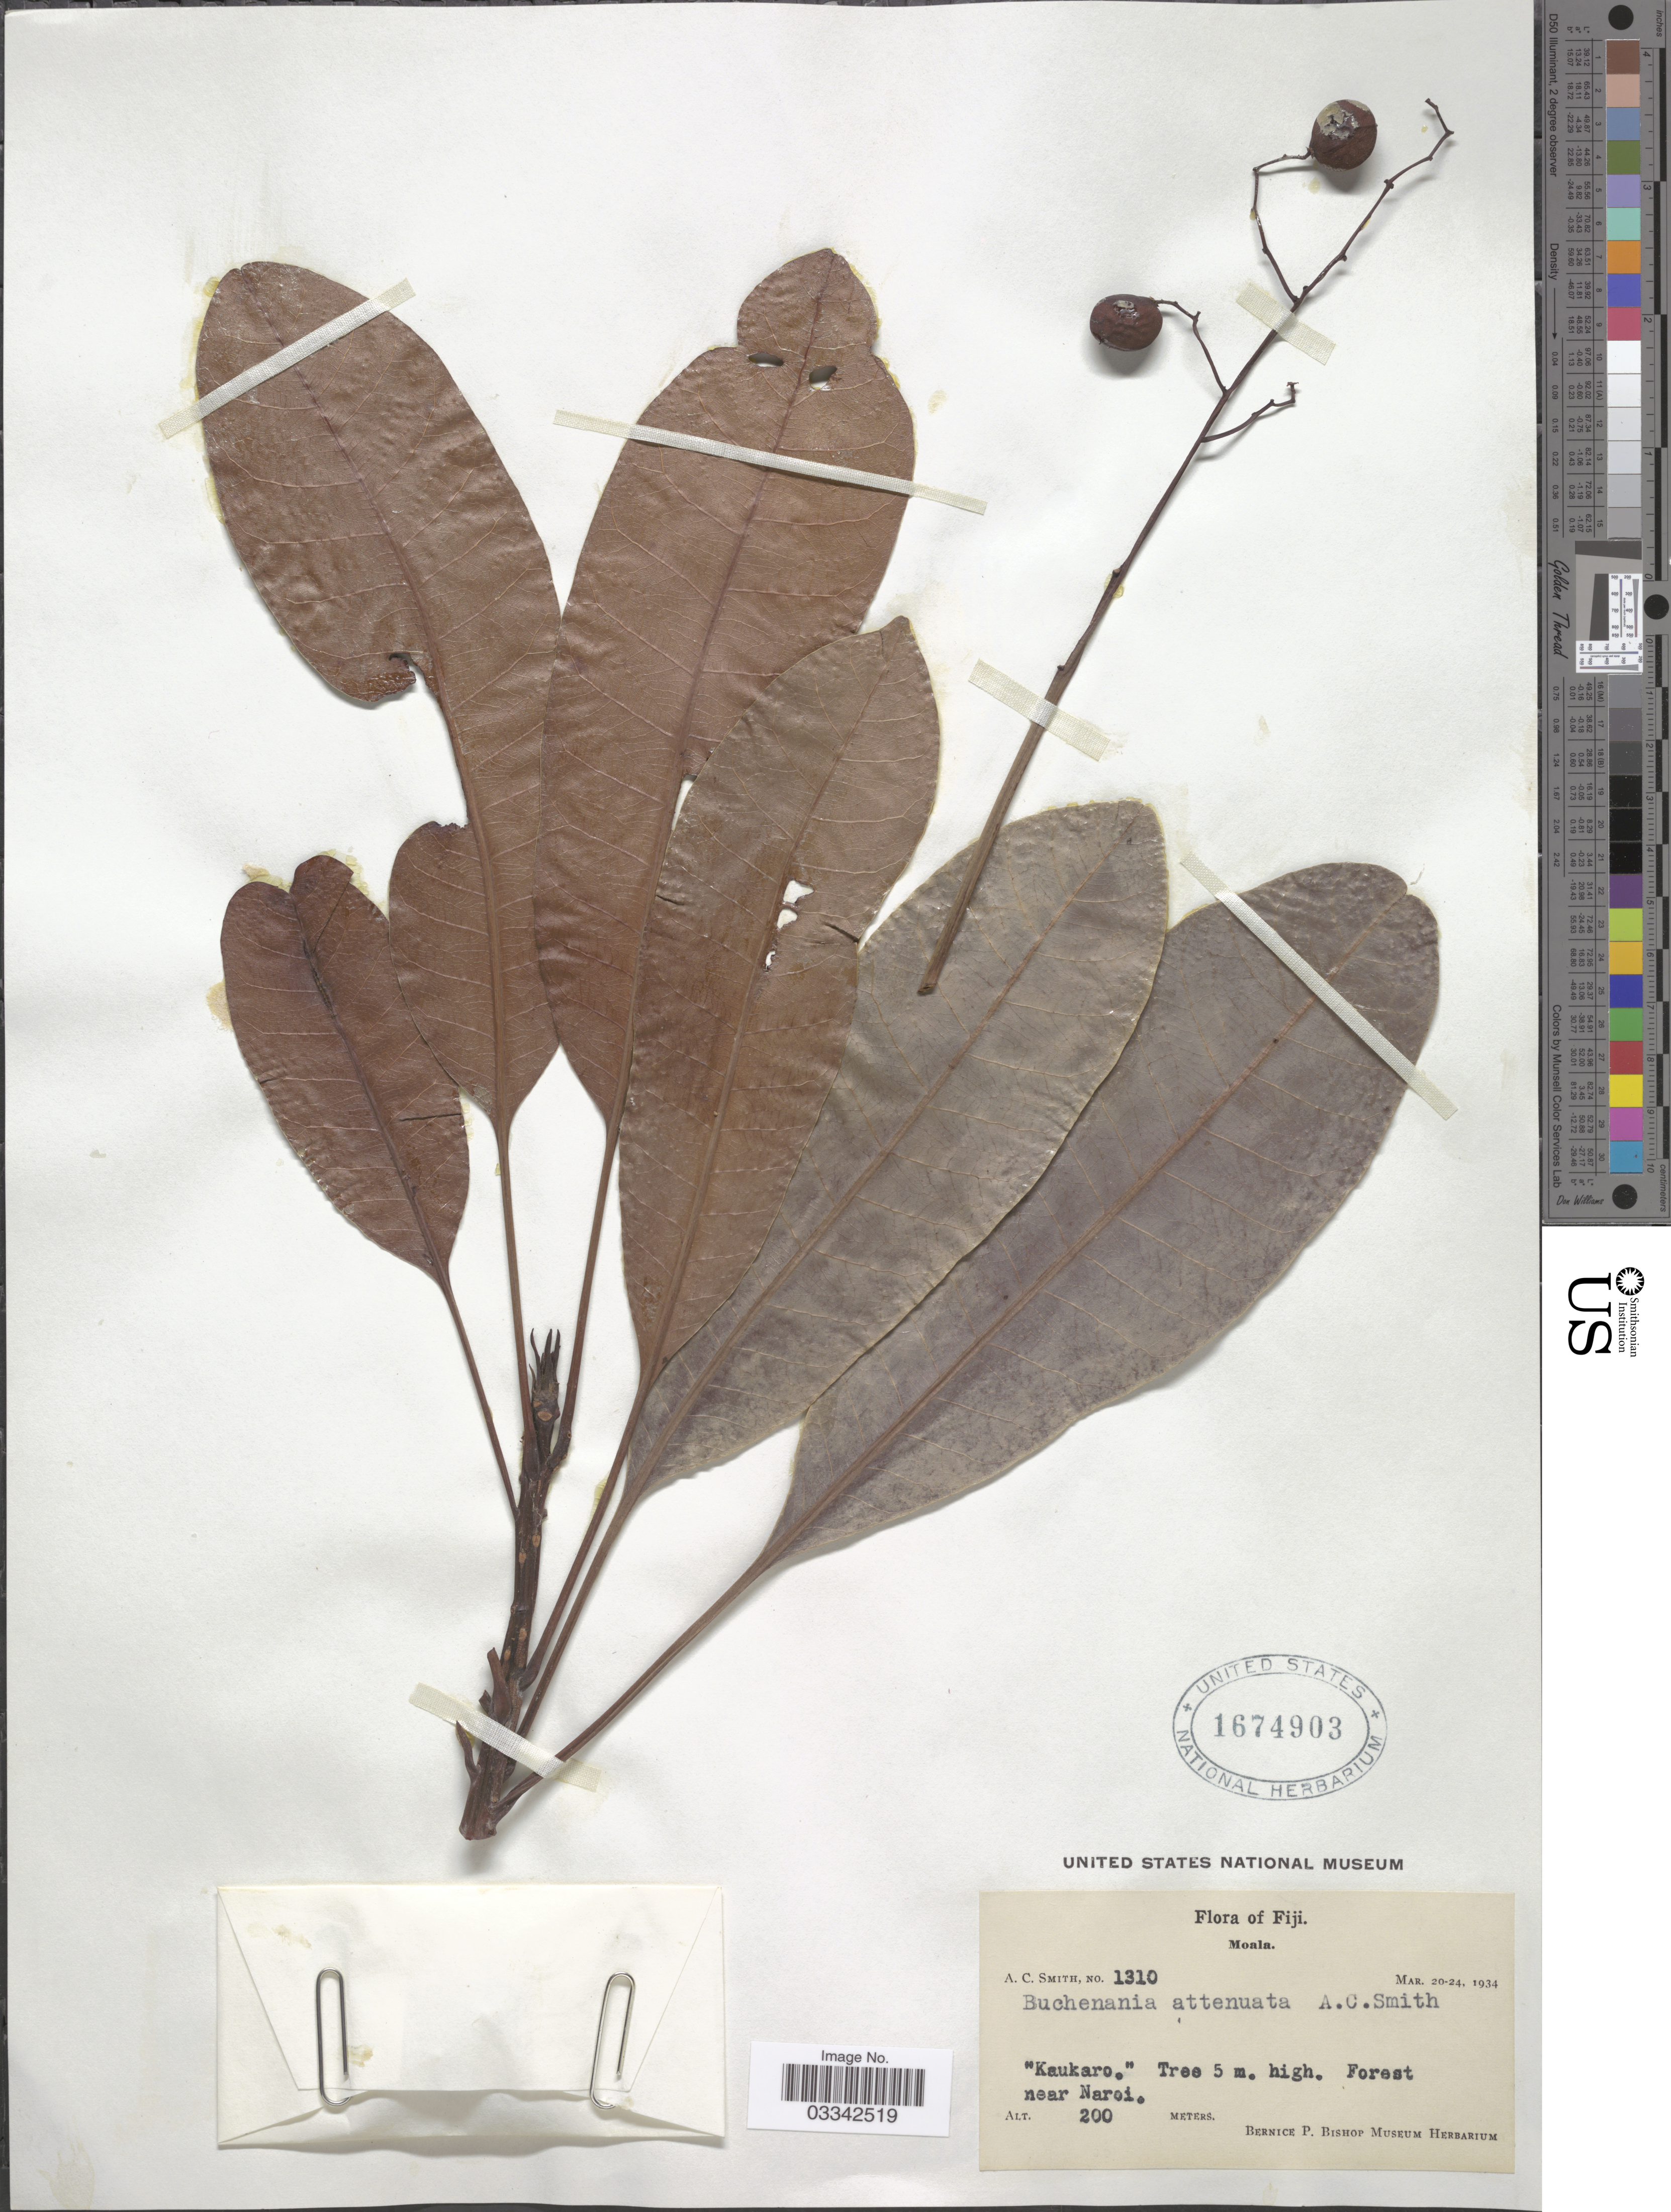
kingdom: Plantae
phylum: Tracheophyta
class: Magnoliopsida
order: Sapindales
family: Anacardiaceae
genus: Buchanania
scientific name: Buchanania attenuata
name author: A.C. Sm.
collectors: A. C. Smith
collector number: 1310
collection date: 1934-03-20/1934-03-24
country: Fiji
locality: Moala. Forest near Naroi.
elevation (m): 200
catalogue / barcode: US 1674903